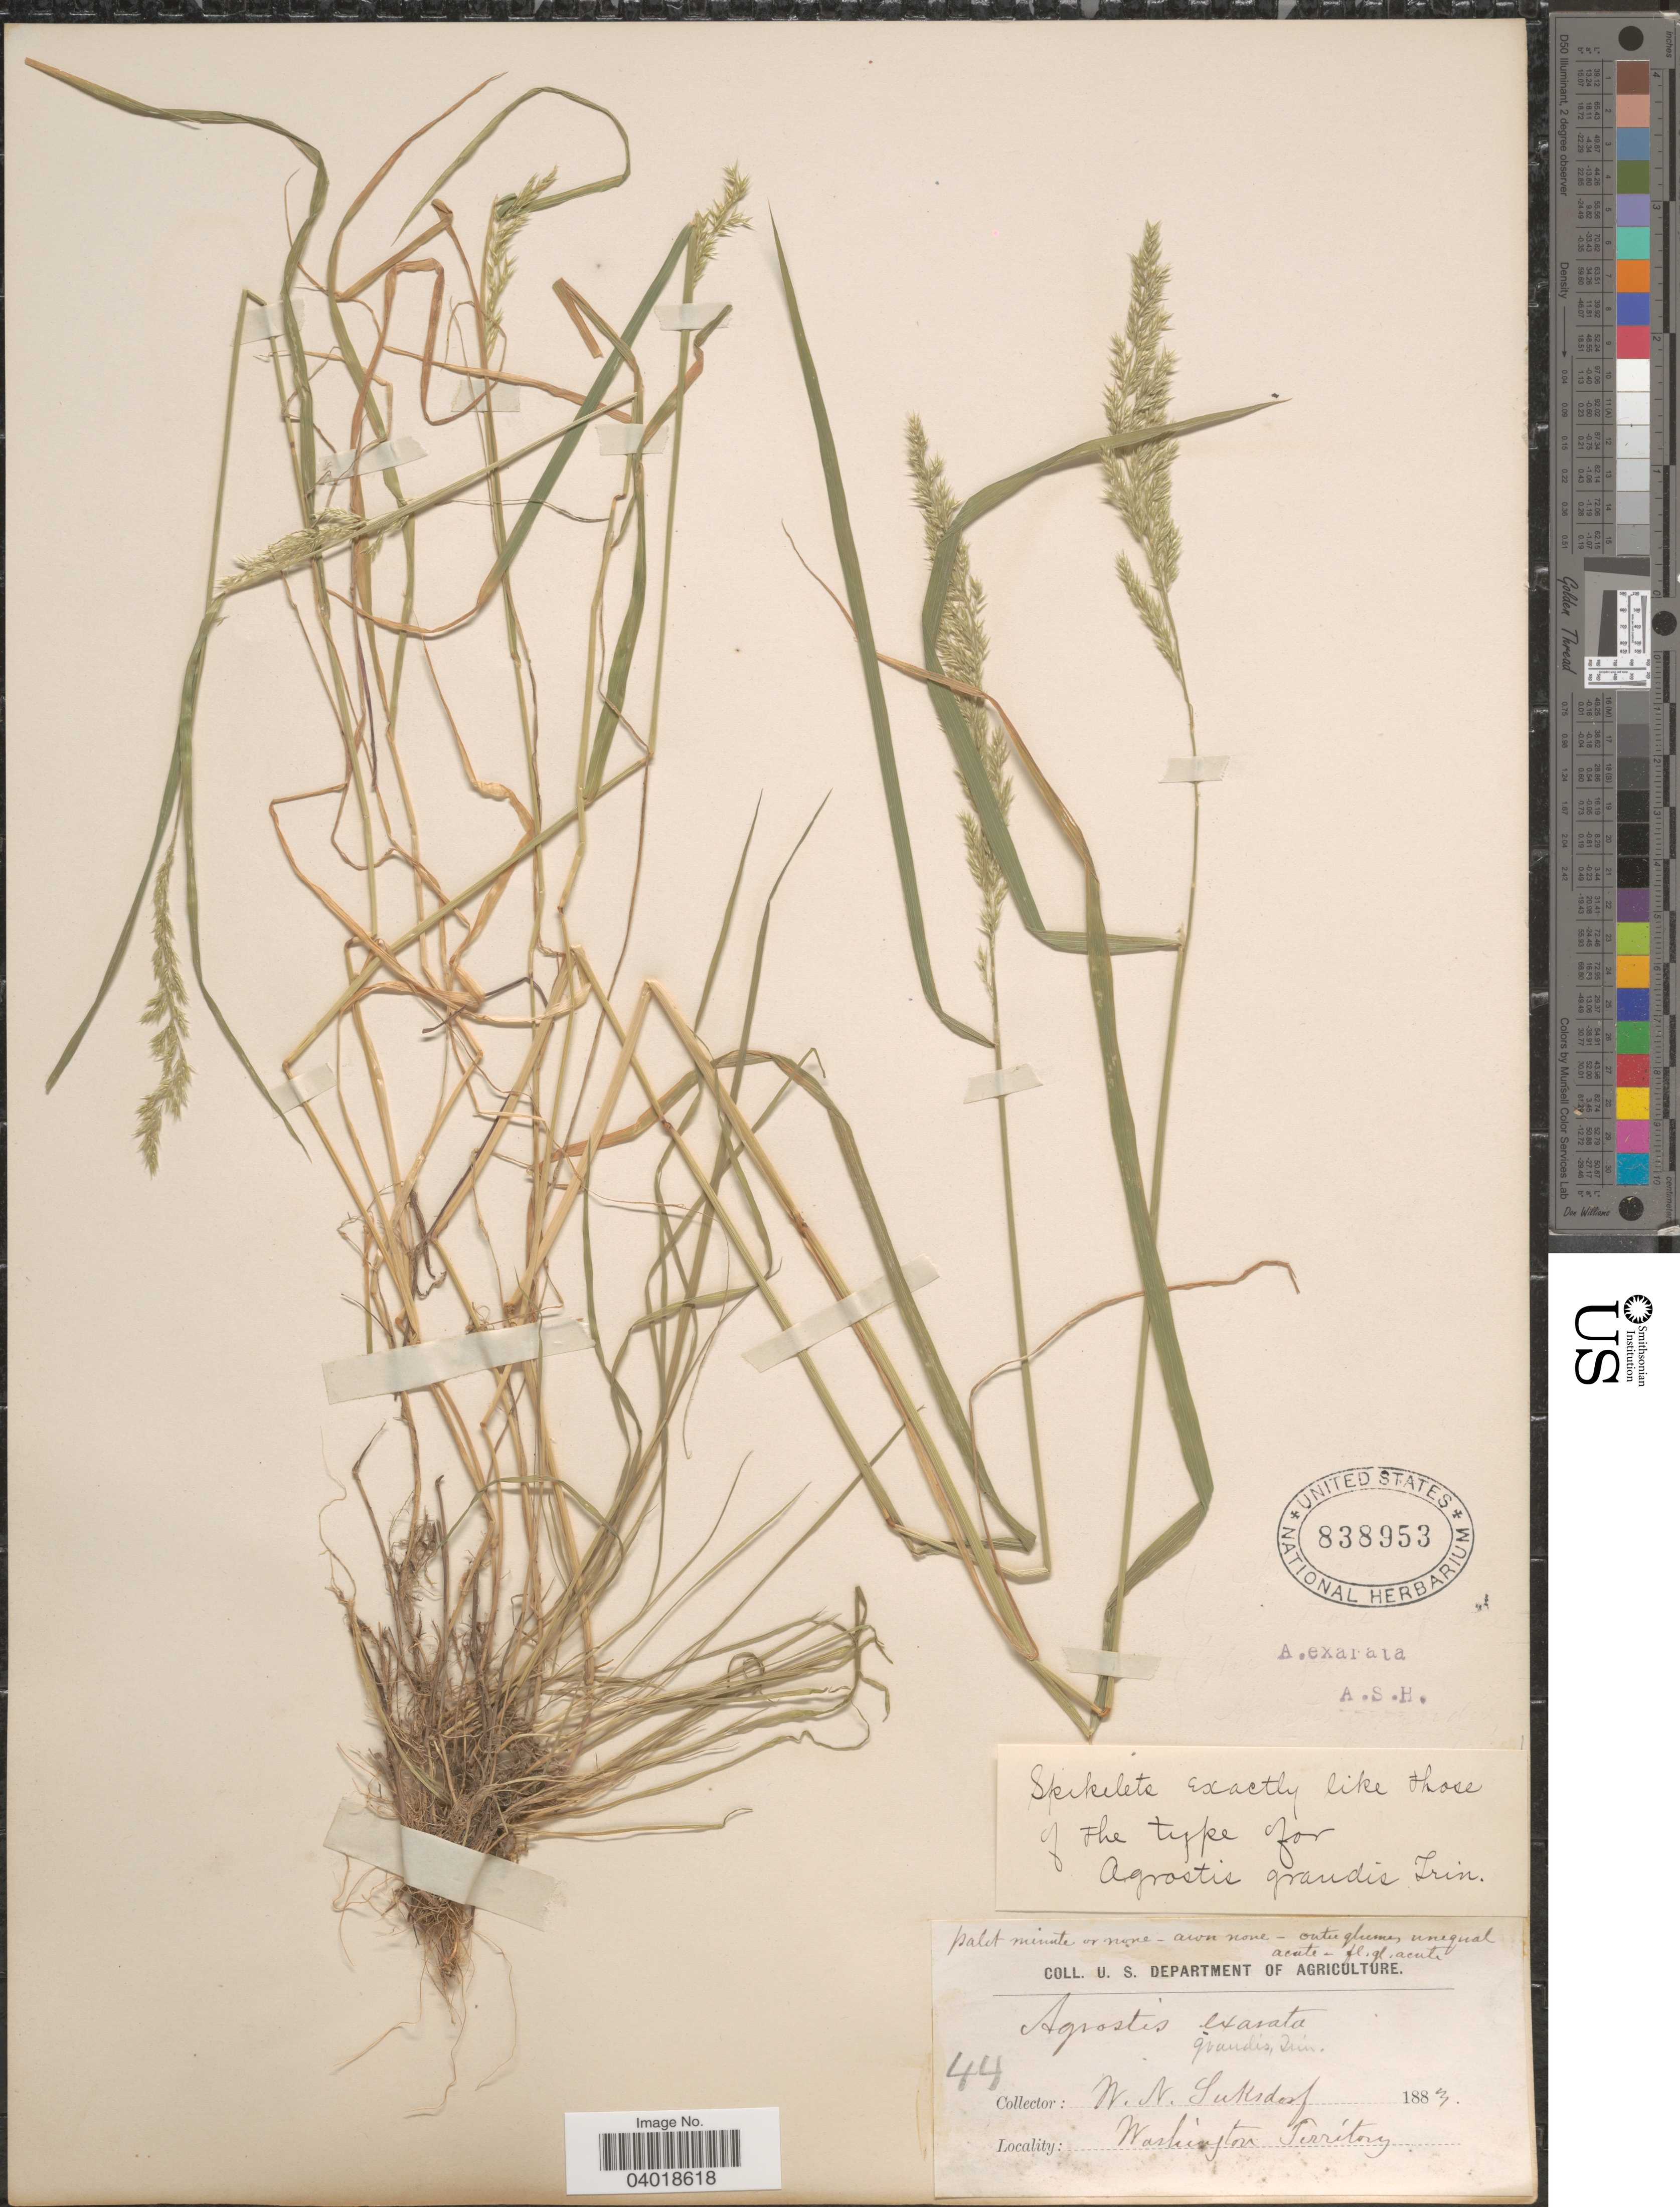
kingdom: Plantae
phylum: Tracheophyta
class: Liliopsida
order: Poales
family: Poaceae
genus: Agrostis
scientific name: Agrostis exarata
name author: Trin.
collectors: W. N. Suksdorf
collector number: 44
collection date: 1883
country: United States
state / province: Washington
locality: Washington Territory.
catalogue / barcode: US 838953